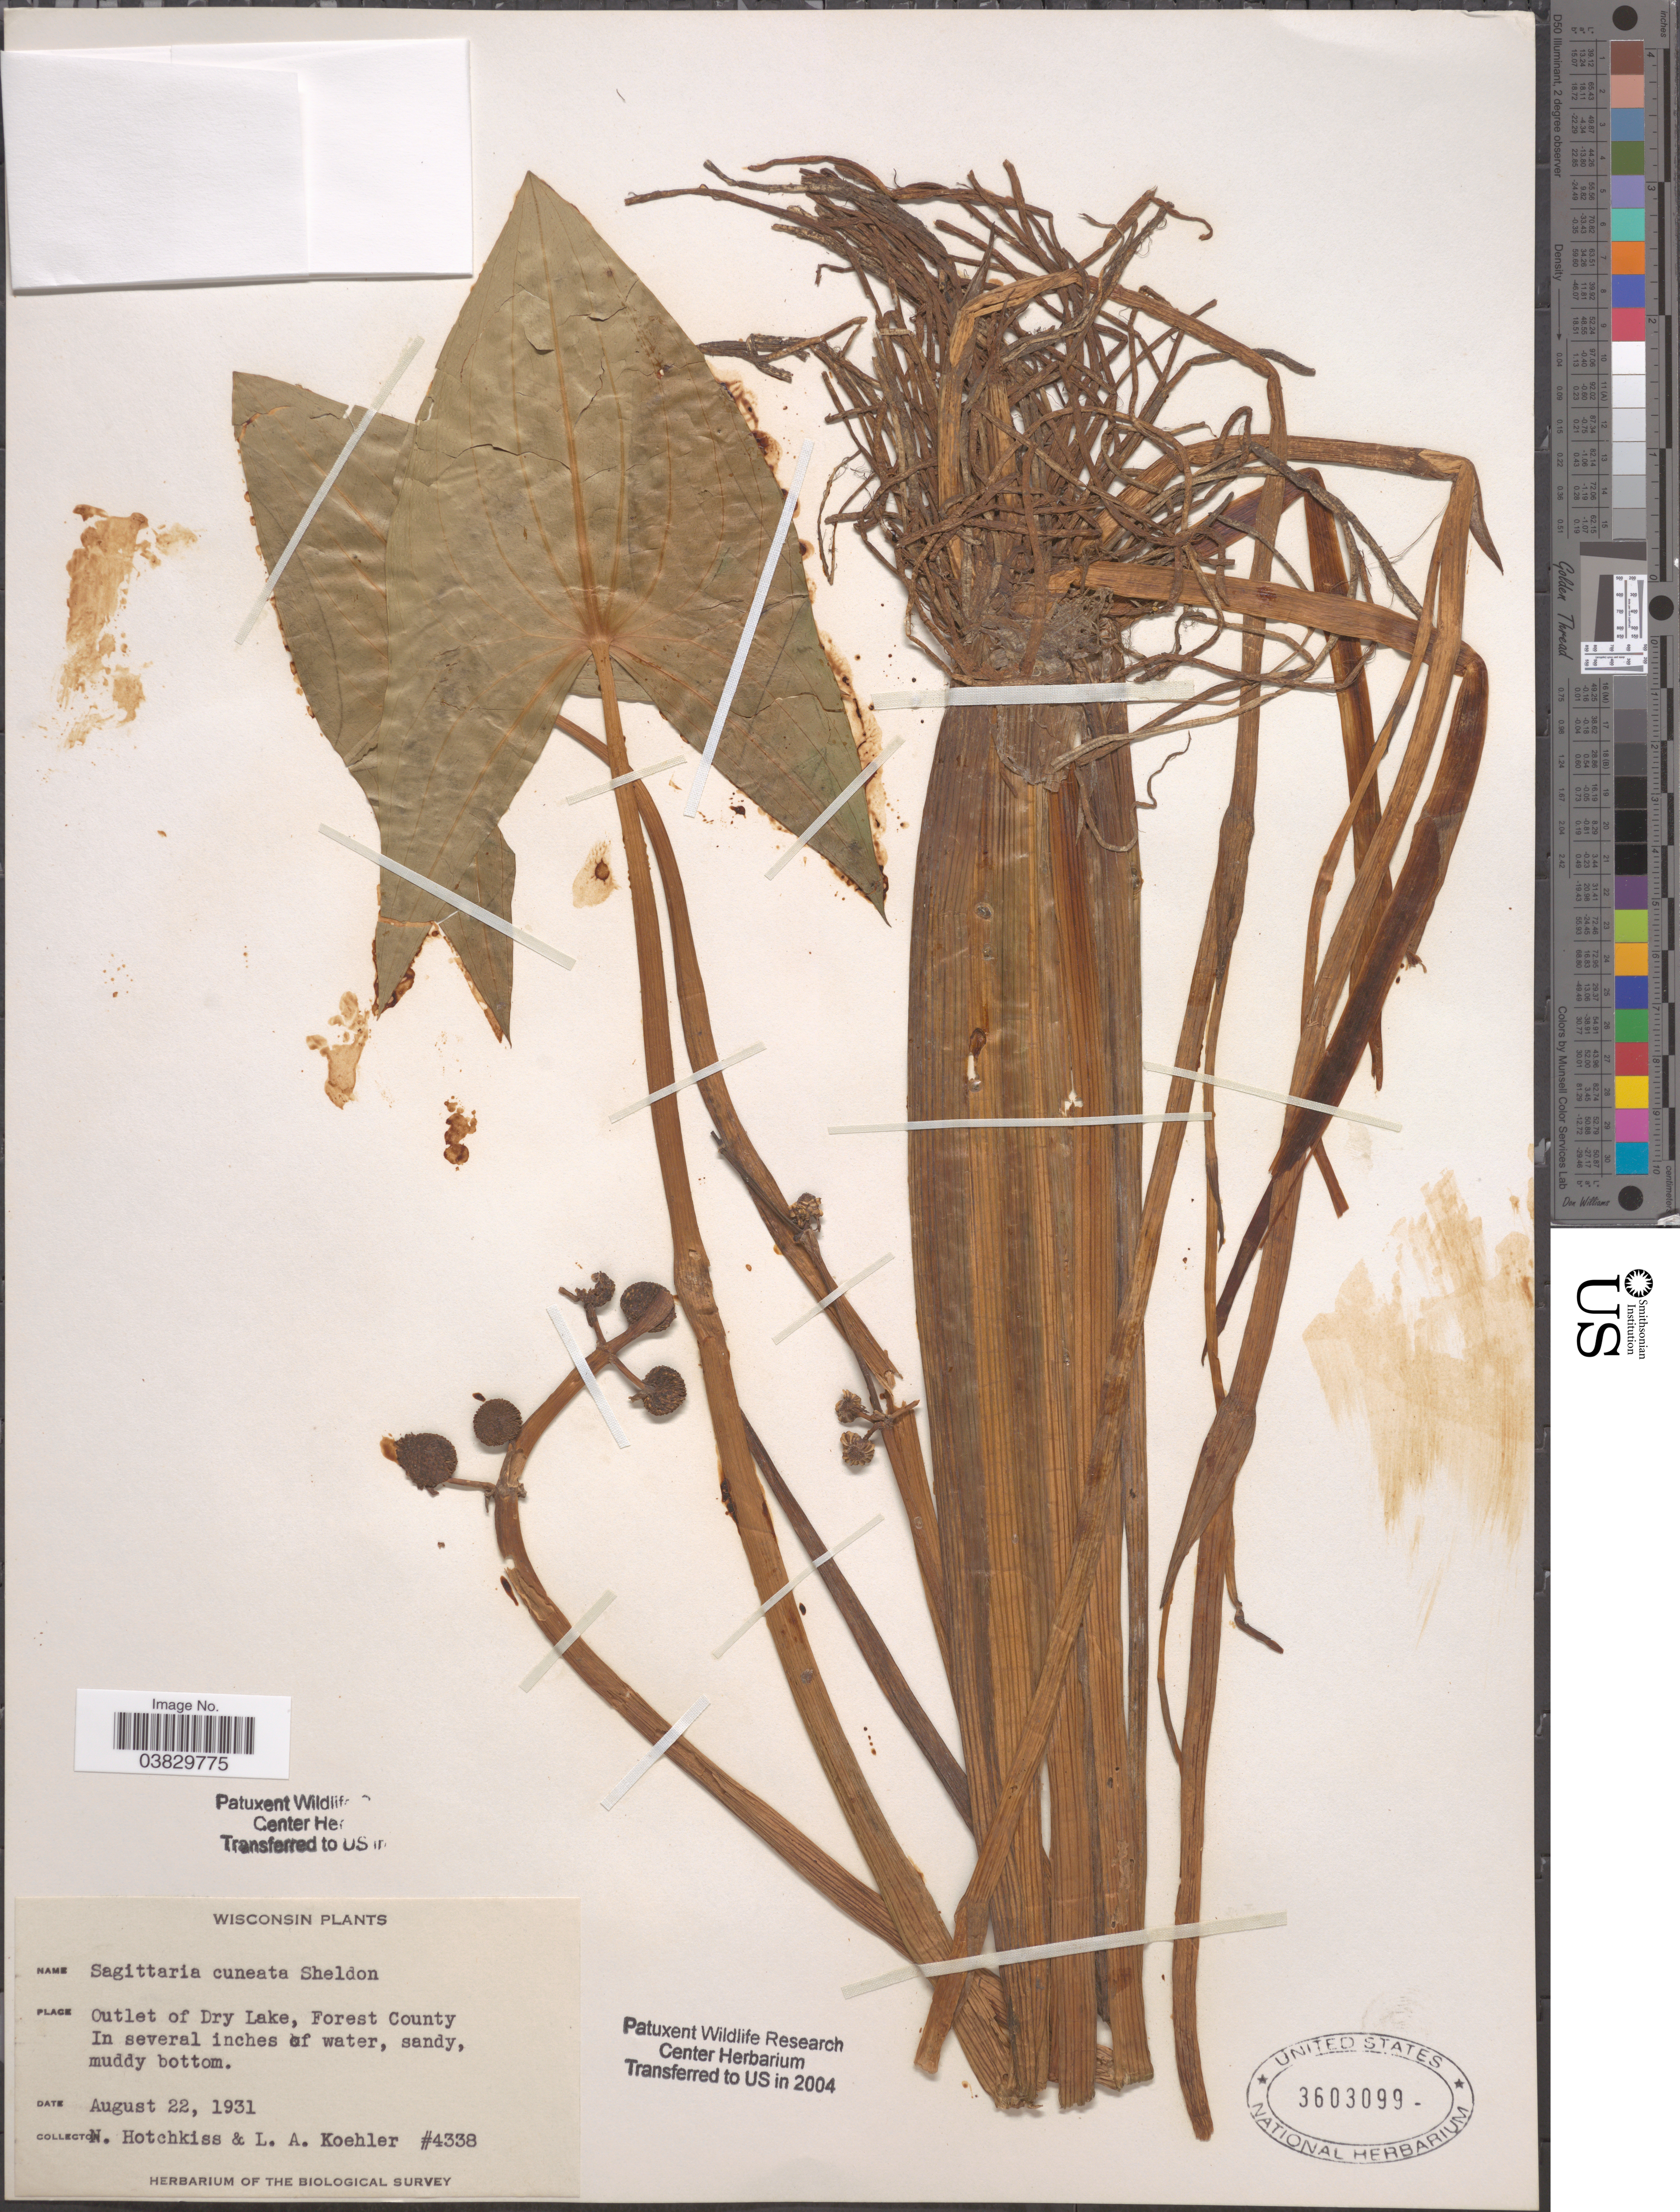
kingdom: Plantae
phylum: Tracheophyta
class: Liliopsida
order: Alismatales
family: Alismataceae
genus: Sagittaria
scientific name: Sagittaria cuneata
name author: E. Sheld.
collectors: N. Hotchkiss & L. Koehler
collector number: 4338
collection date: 1931-08-22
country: United States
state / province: Wisconsin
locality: Outlet of Dry Lake, Forest County.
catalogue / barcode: US 3603099